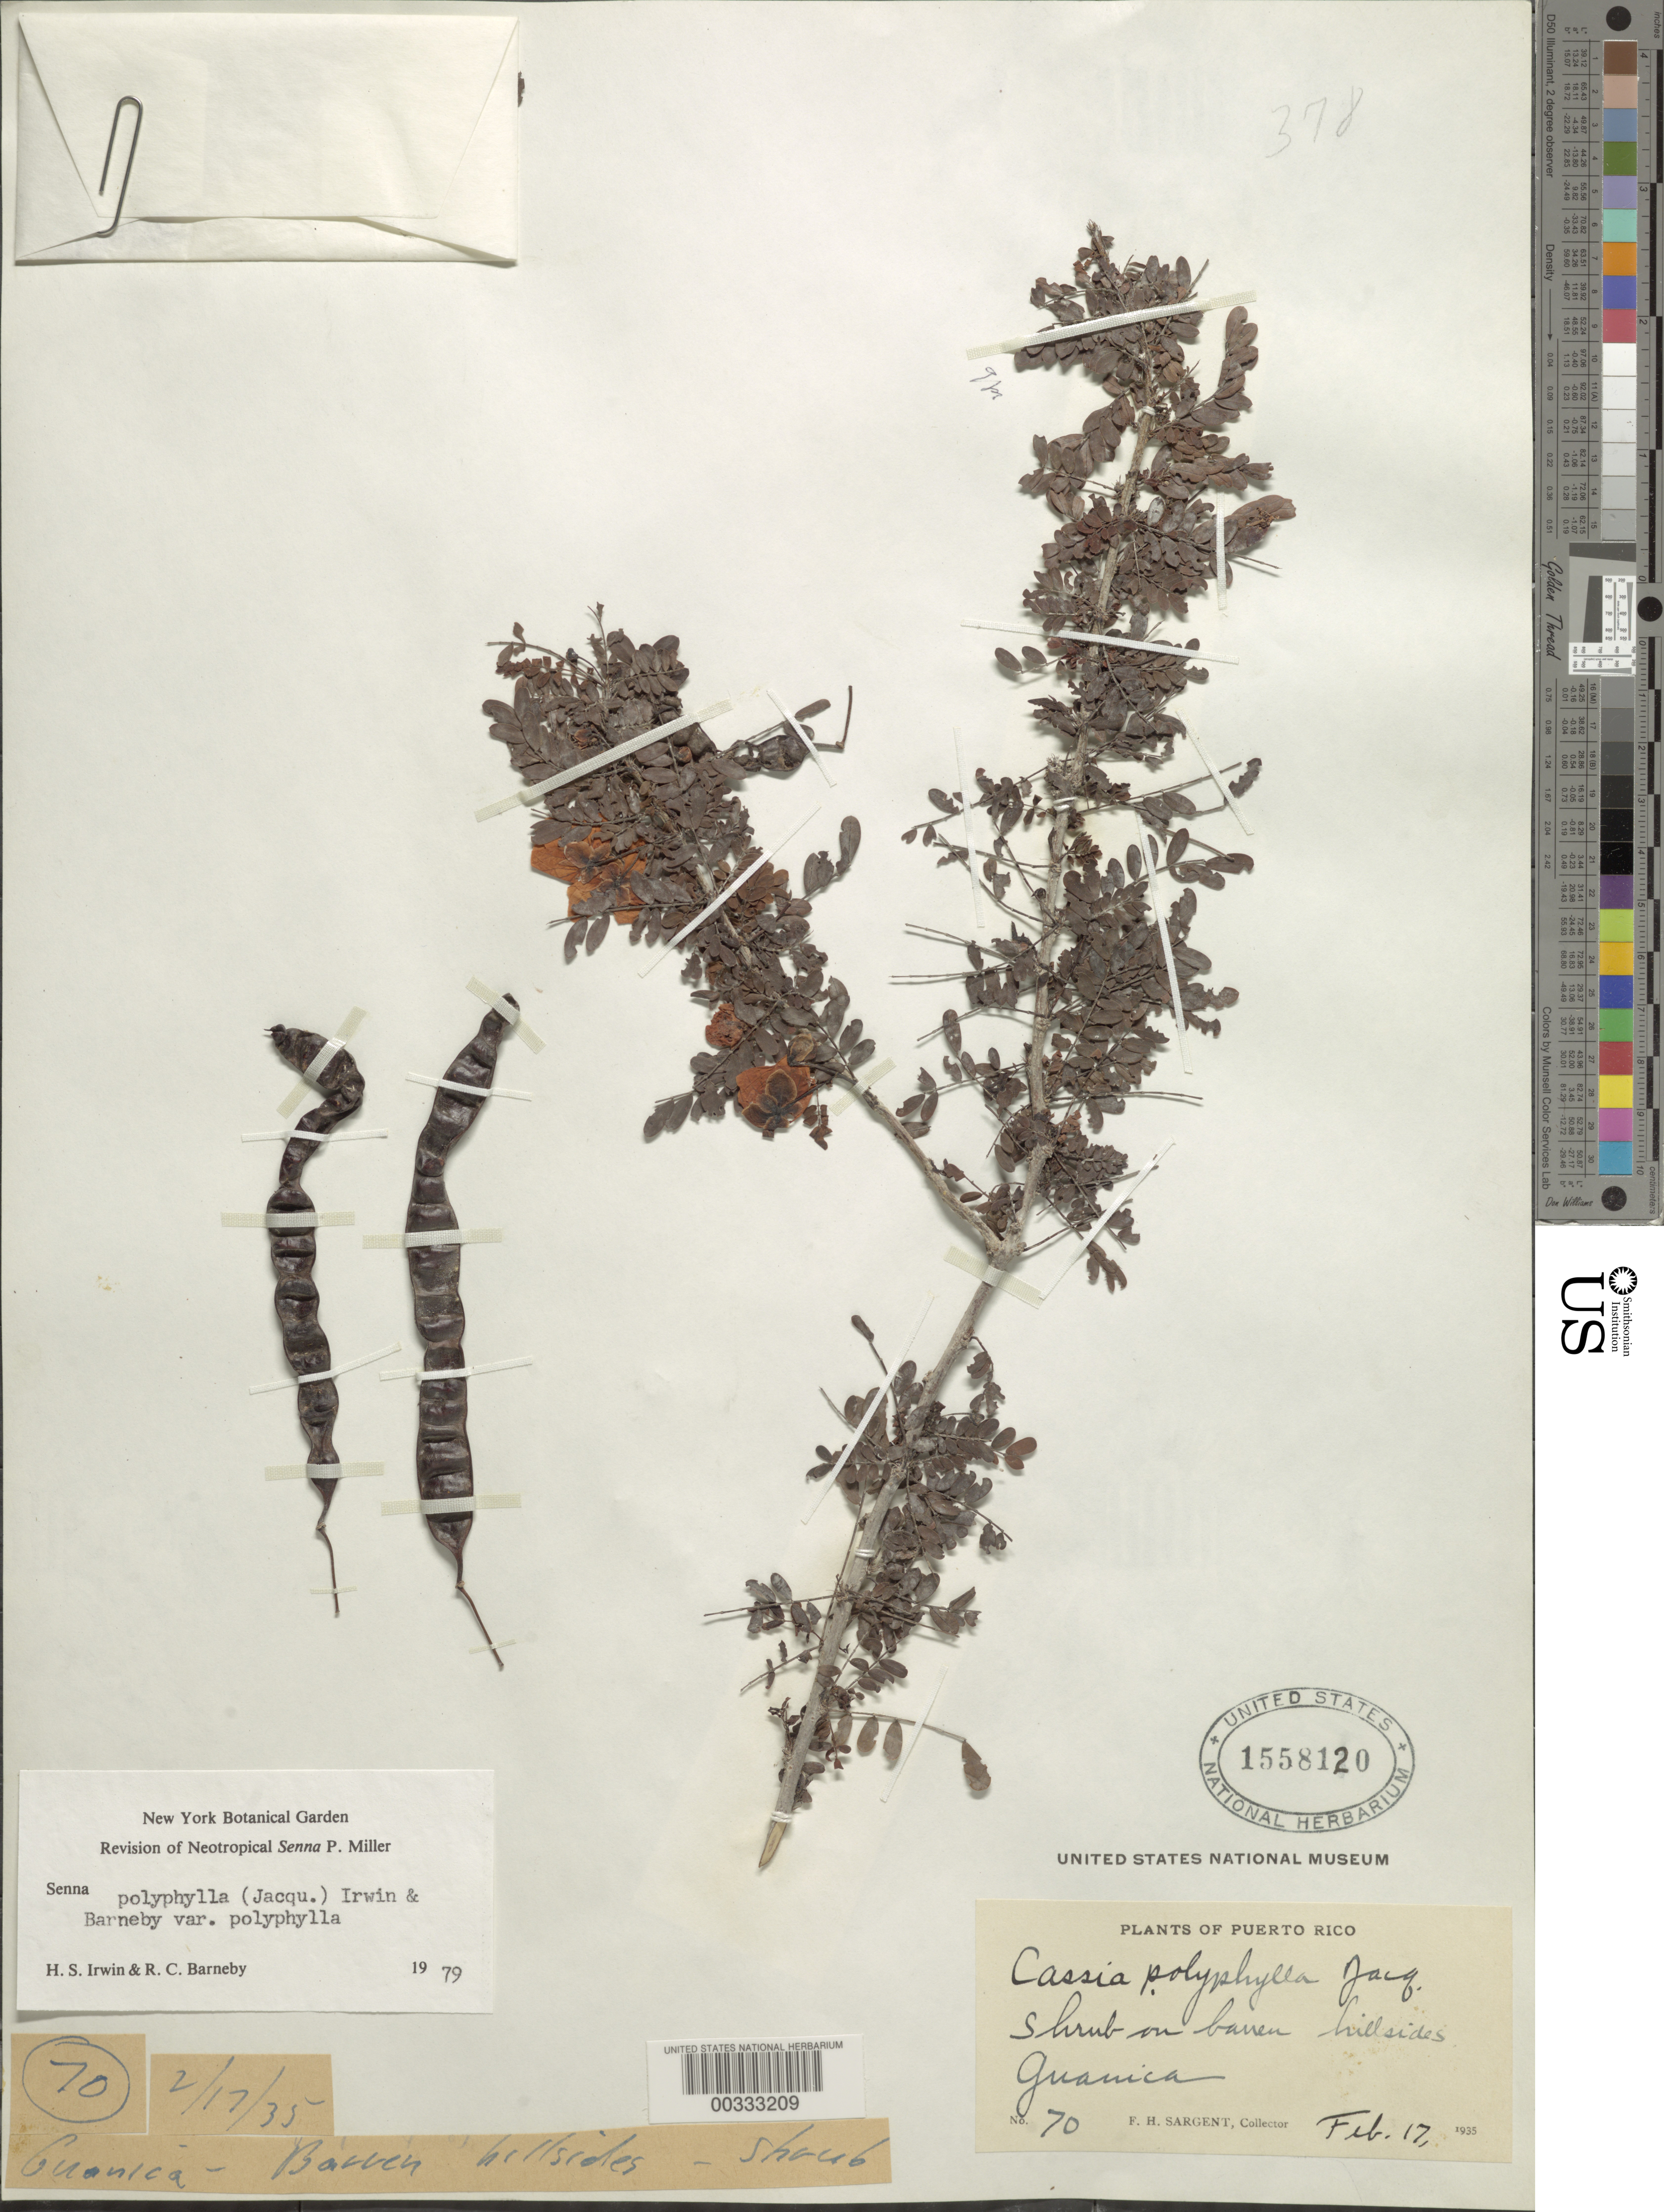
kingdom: Plantae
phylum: Tracheophyta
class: Magnoliopsida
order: Fabales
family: Fabaceae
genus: Senna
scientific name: Senna polyphylla var. polyphylla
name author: (Jacq.) H.S. Irwin & Barneby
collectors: F. H. Sargent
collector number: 70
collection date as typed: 17 Feb 1935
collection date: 1935-02-17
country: Puerto Rico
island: Greater Antilles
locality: Guanica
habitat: Hillside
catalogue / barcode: US 1558120